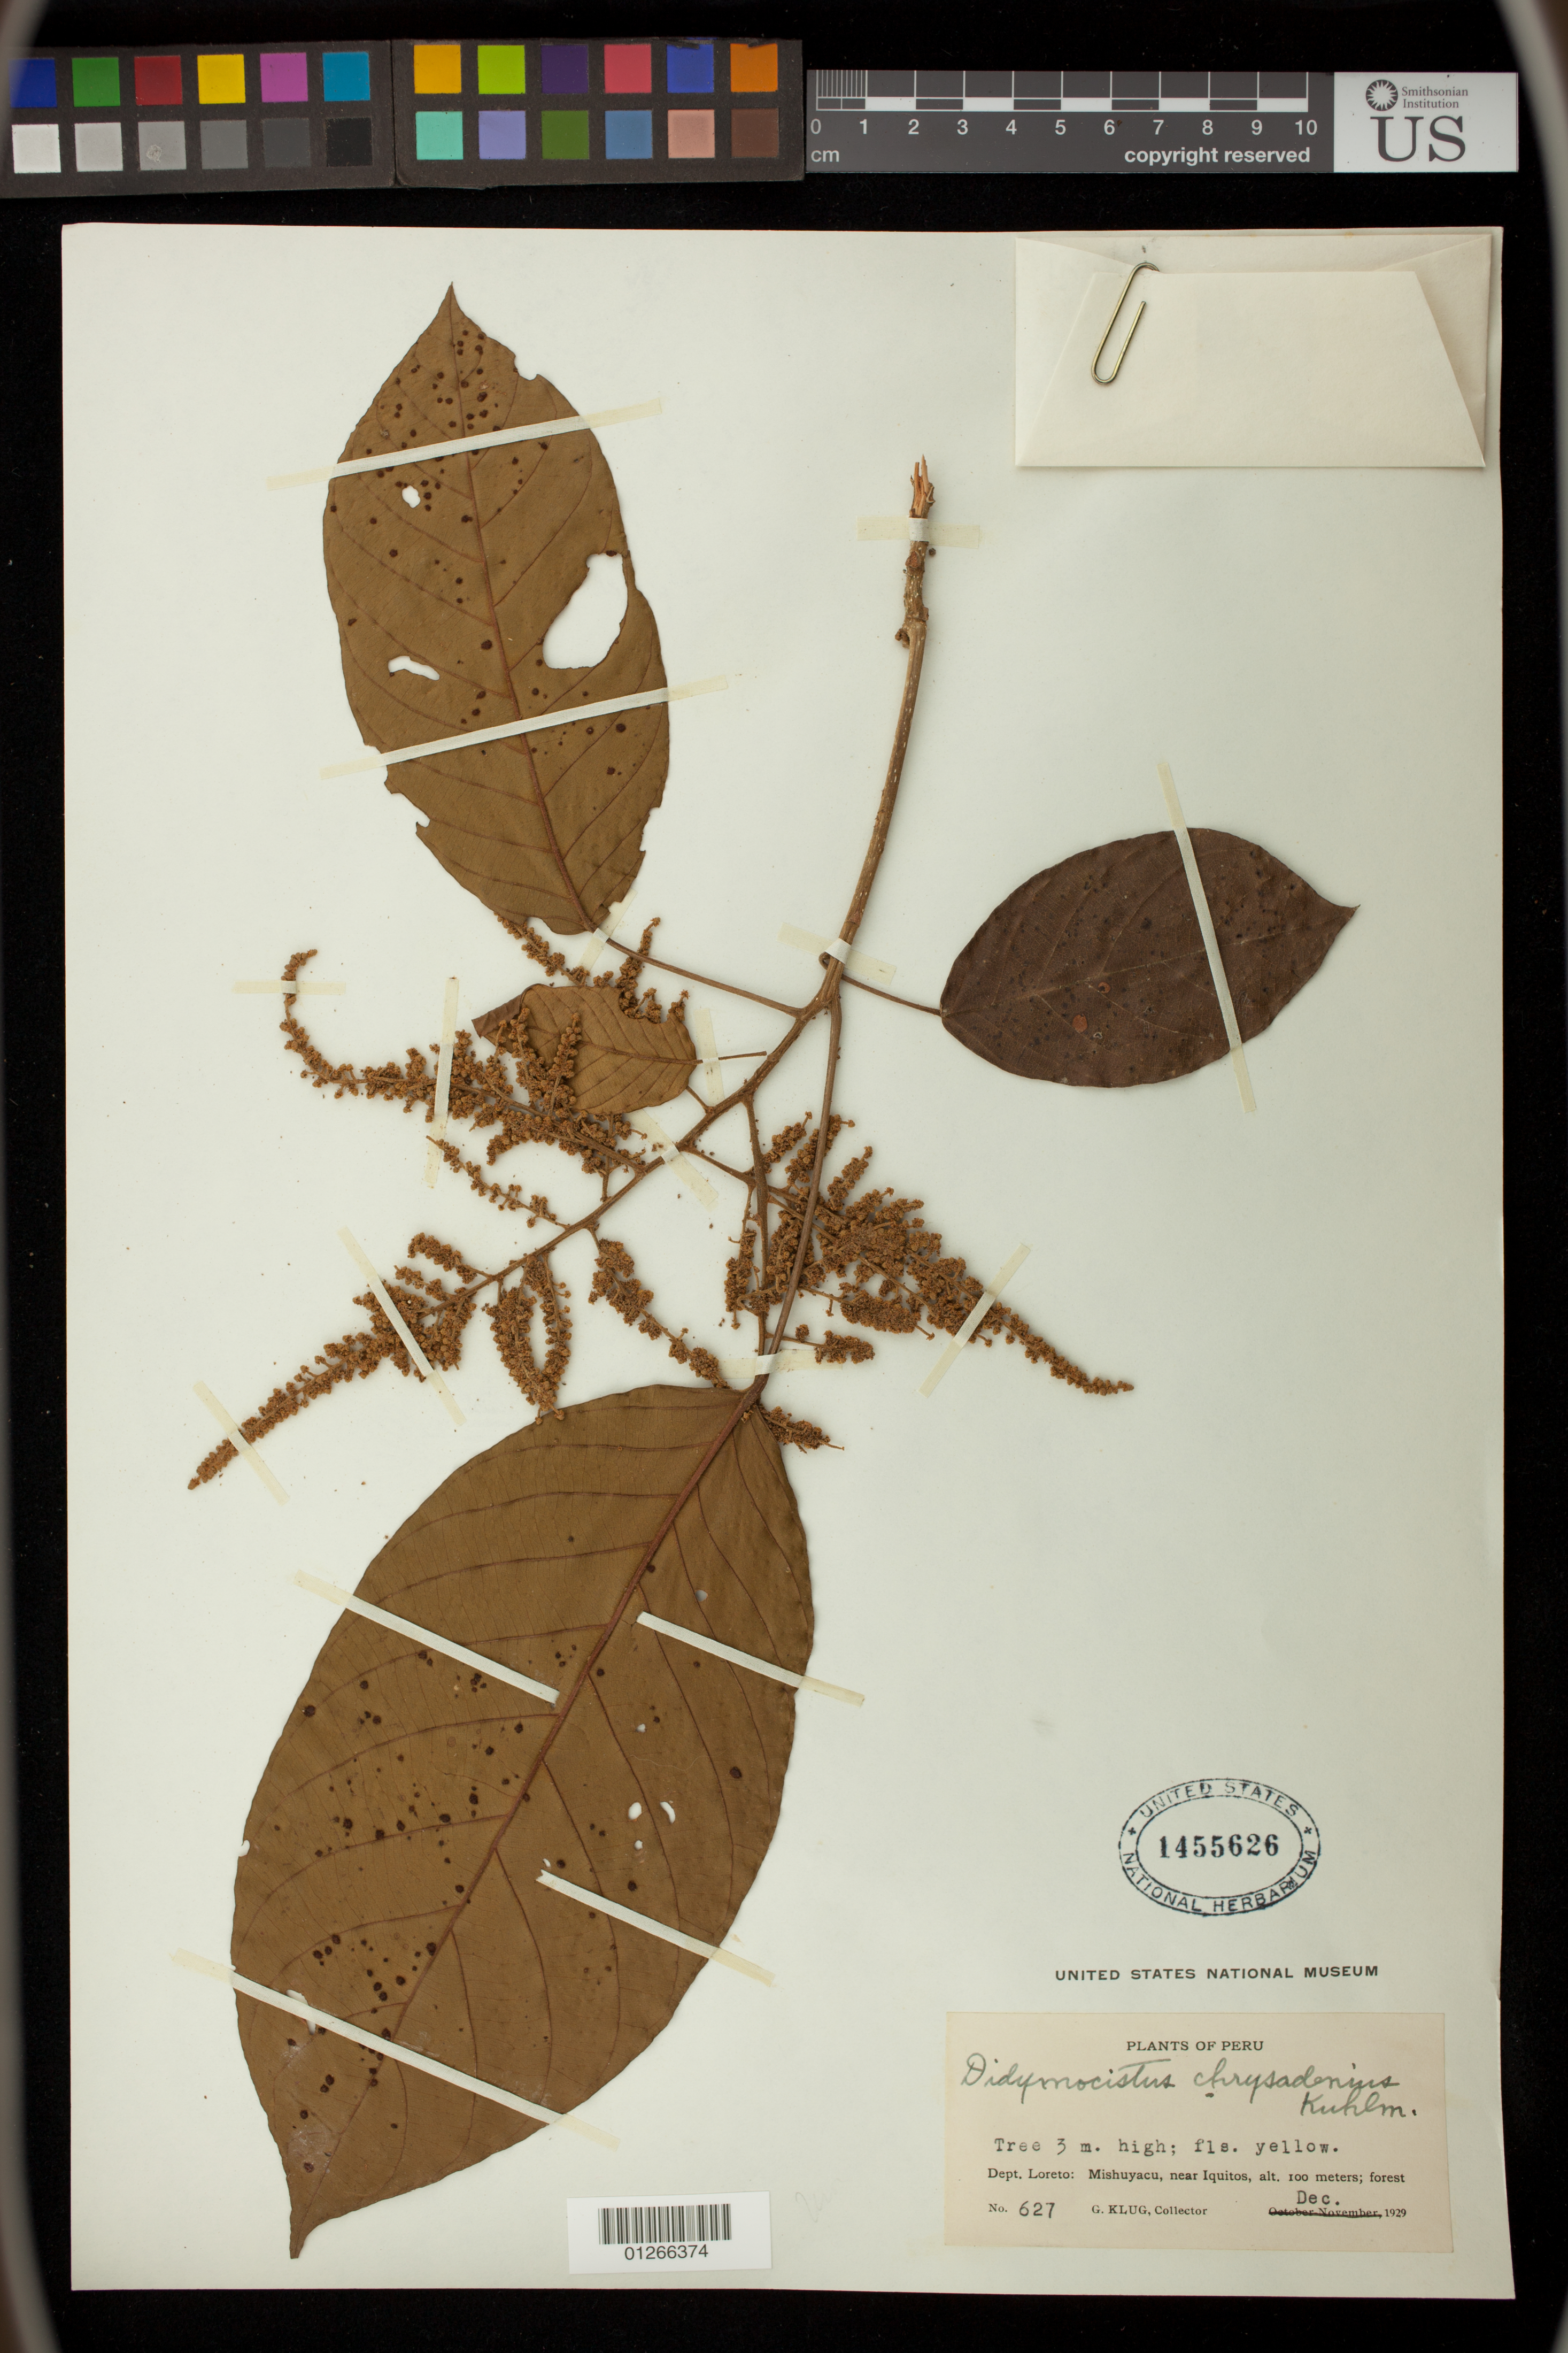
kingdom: Plantae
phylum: Tracheophyta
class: Magnoliopsida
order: Malpighiales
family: Phyllanthaceae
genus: Didymocistus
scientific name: Didymocistus chrysadenius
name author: Kuhlm.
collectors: G. Klug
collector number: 627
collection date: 1929-12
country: Peru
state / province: Loreto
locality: Mishuyacu, near Iquitos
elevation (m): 100